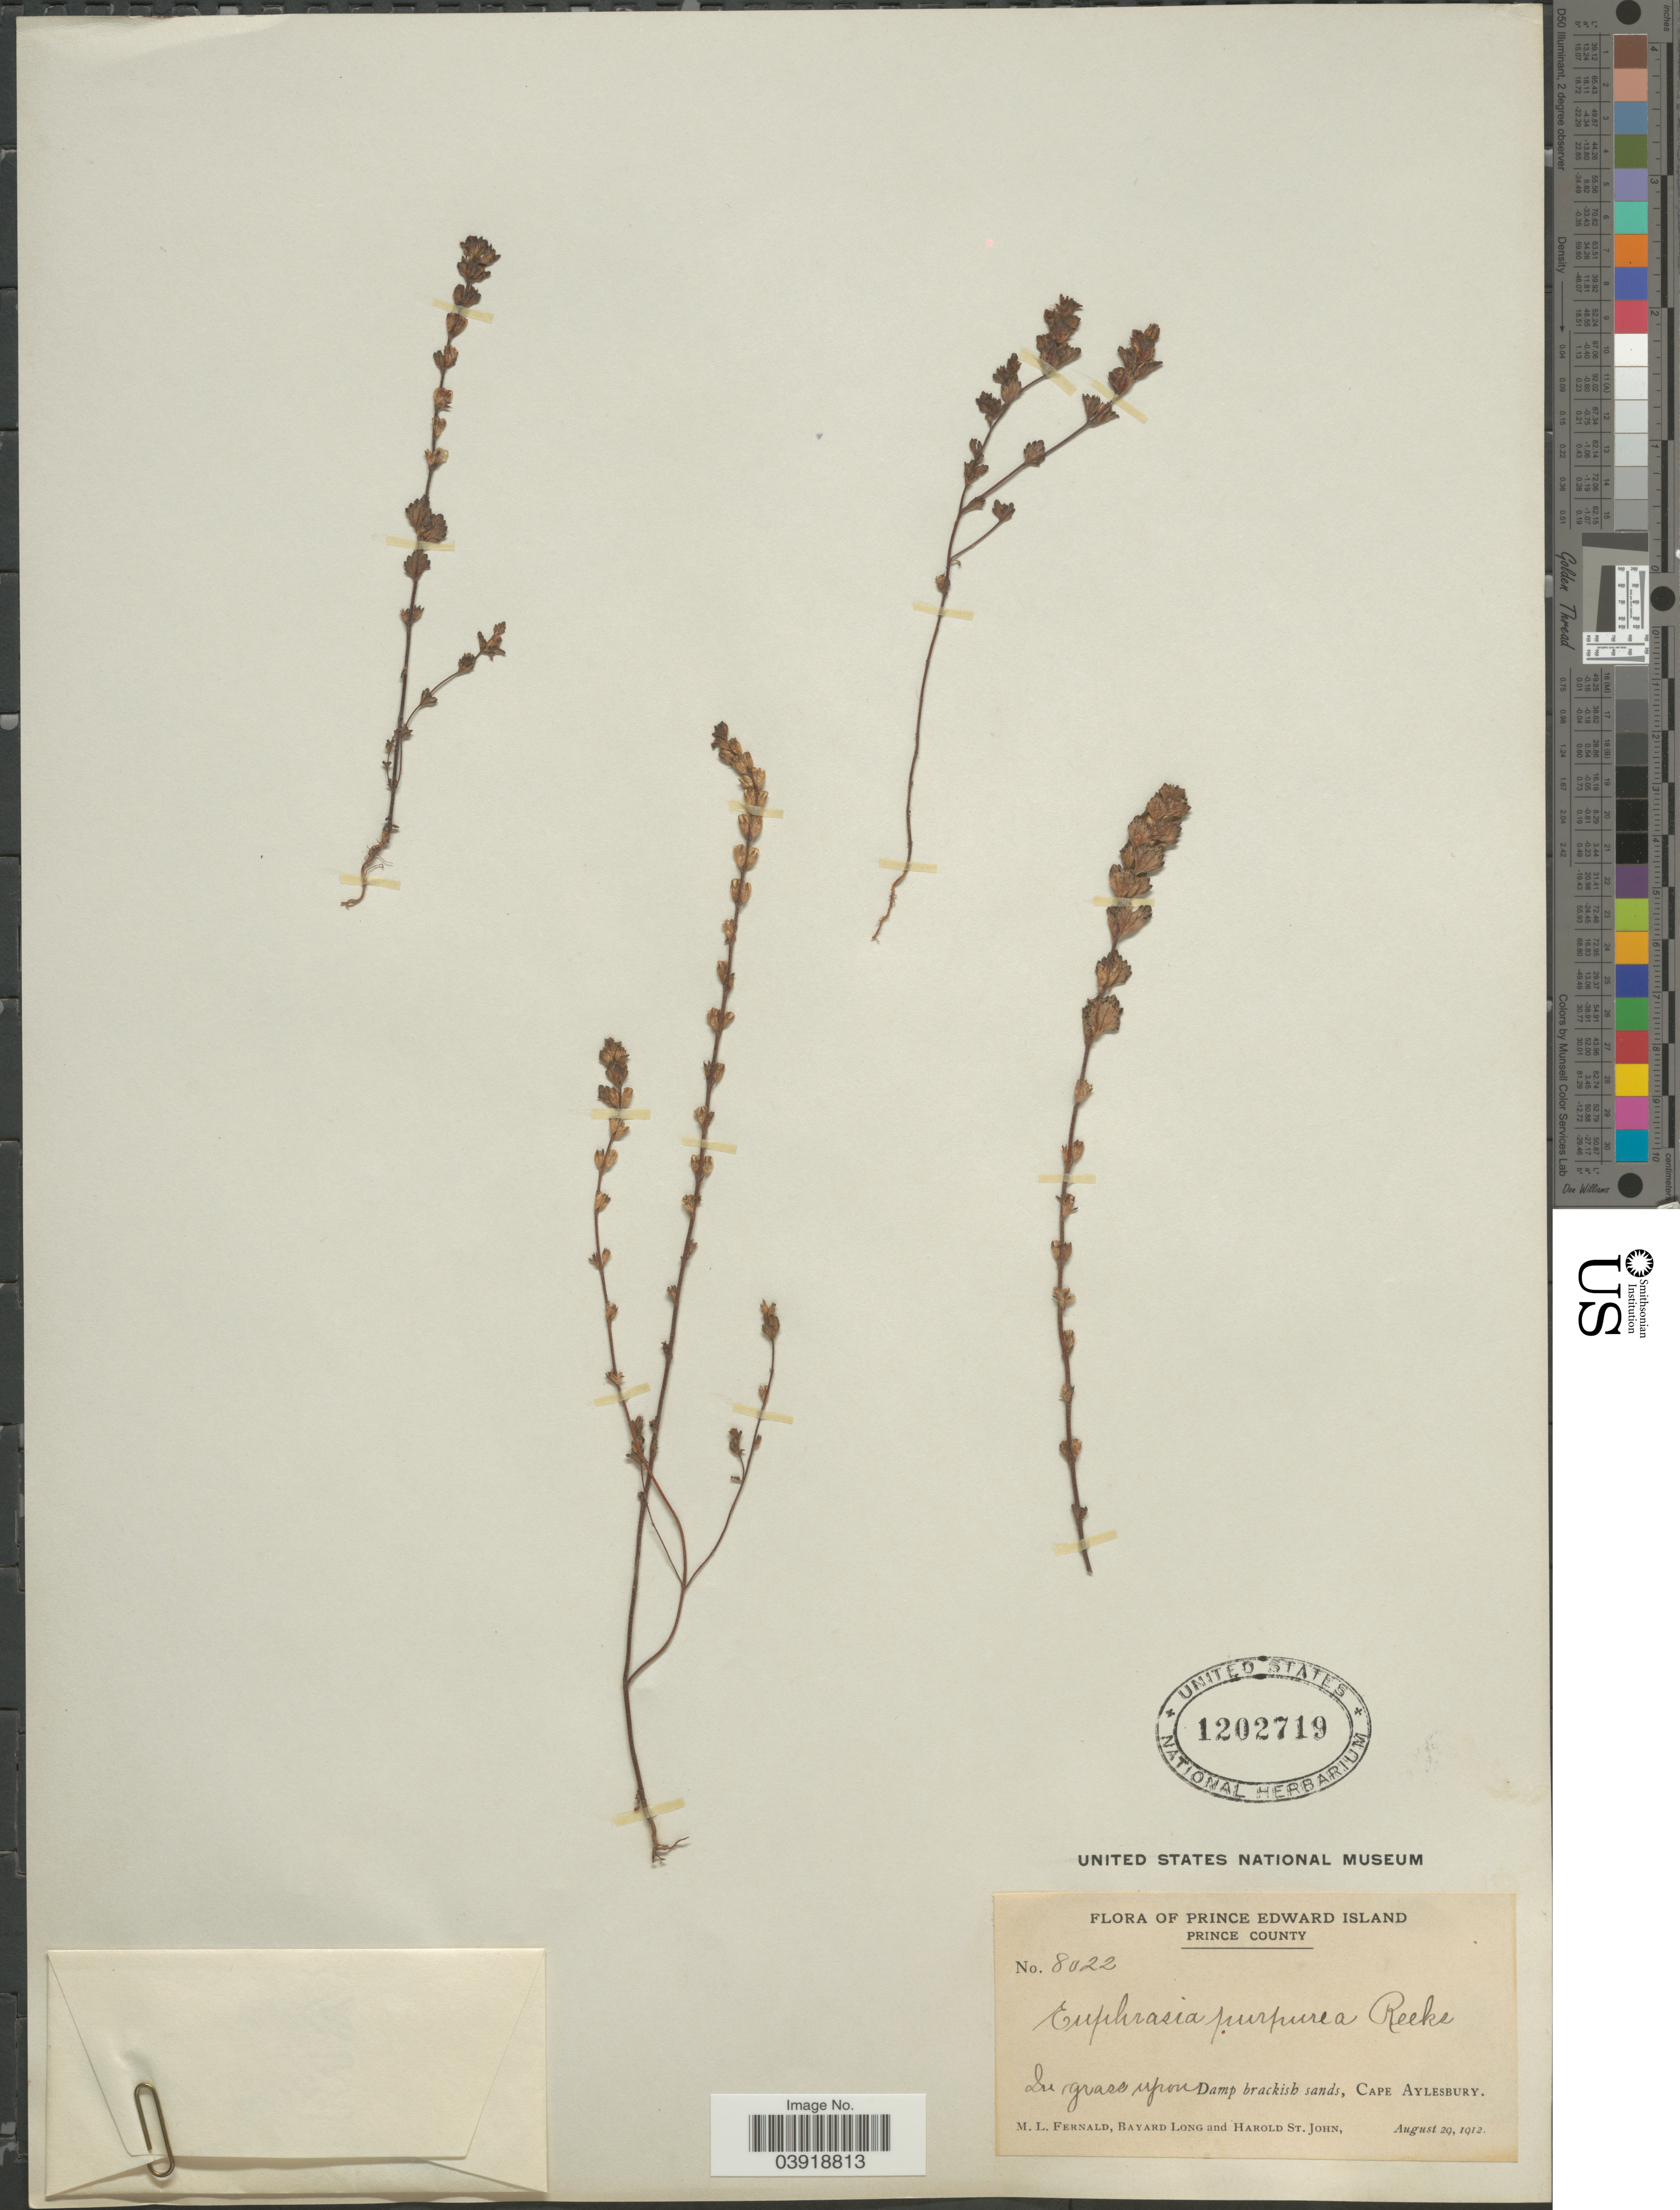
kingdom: Plantae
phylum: Tracheophyta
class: Magnoliopsida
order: Lamiales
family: Orobanchaceae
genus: Euphrasia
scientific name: Euphrasia purpurea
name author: Reeks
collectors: M. L. Fernald, B. Long & H. St. John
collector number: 8022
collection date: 1912-08-29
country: Canada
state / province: Prince Edward Island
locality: Prince County. In grass upon Damp brackish sands, Cape Aylesbury.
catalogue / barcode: US 1202719